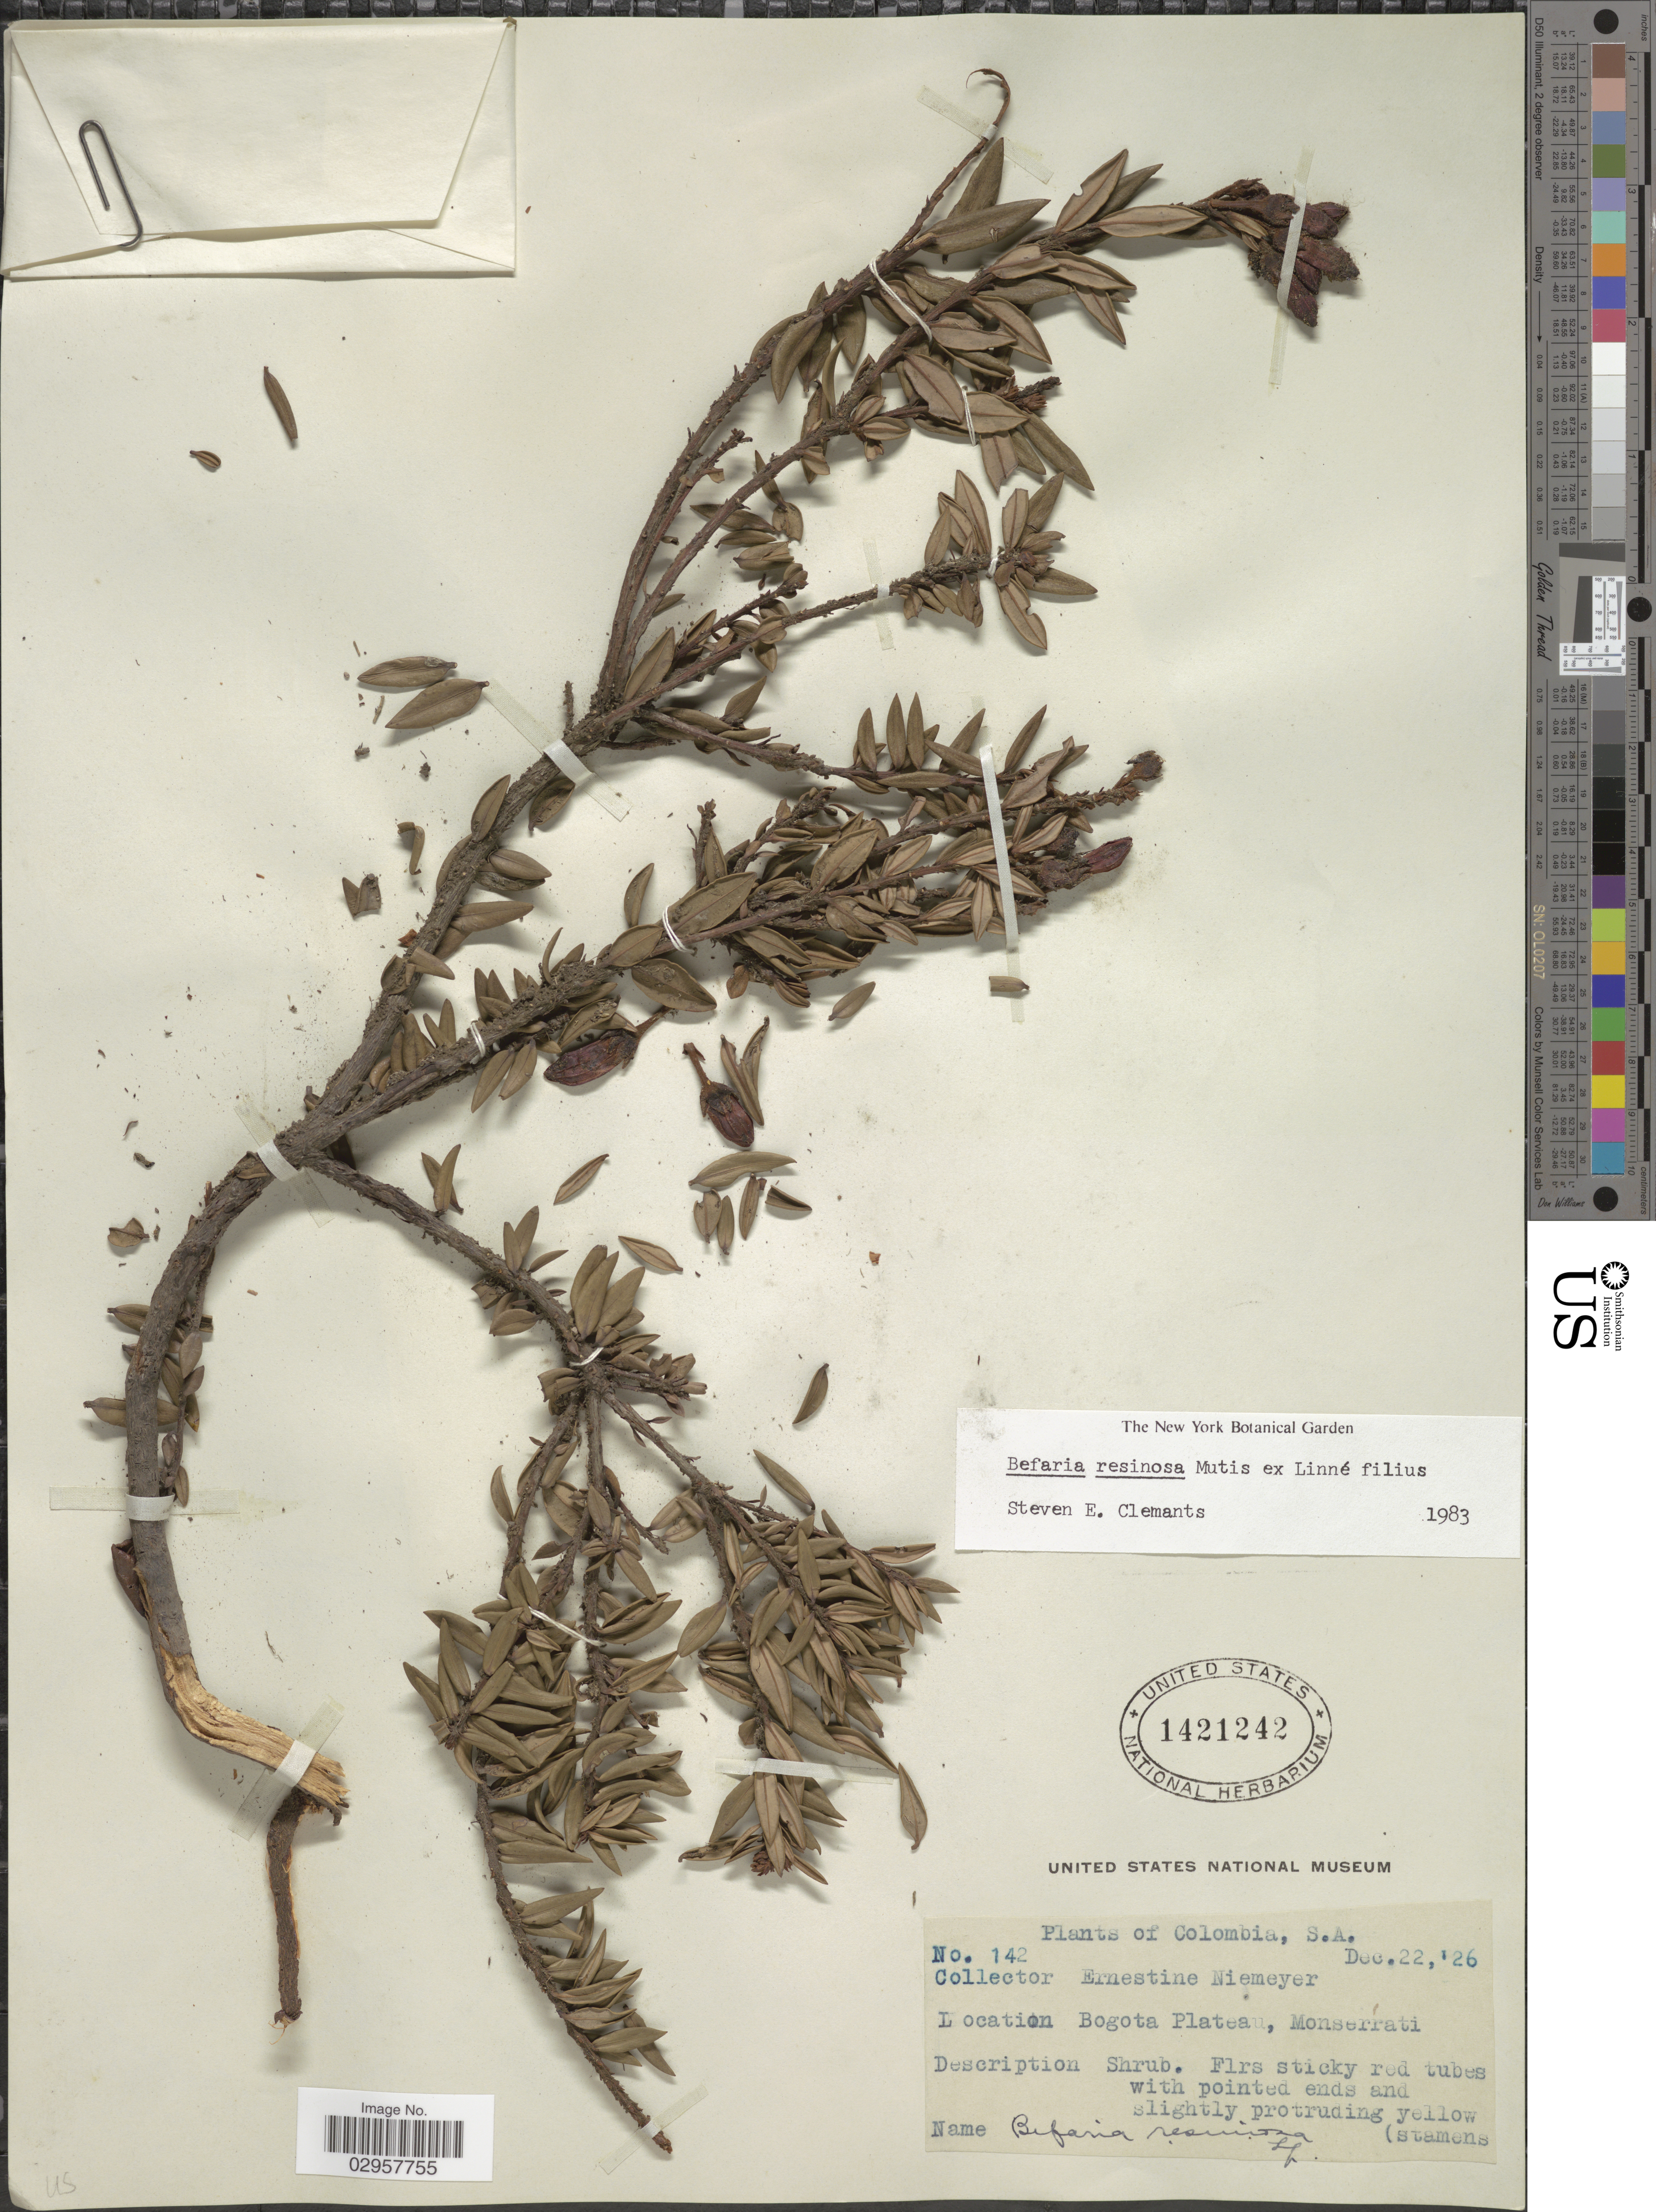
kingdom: Plantae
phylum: Tracheophyta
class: Magnoliopsida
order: Ericales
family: Ericaceae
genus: Befaria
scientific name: Befaria resinosa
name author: Mutis ex L. f.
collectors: E. H. Niemeyer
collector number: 142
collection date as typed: Transcribed d/m/y: 22/12/26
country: Colombia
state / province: Bogota D.C.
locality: Bogota Plateau, Monserrati.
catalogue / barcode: US 1421242